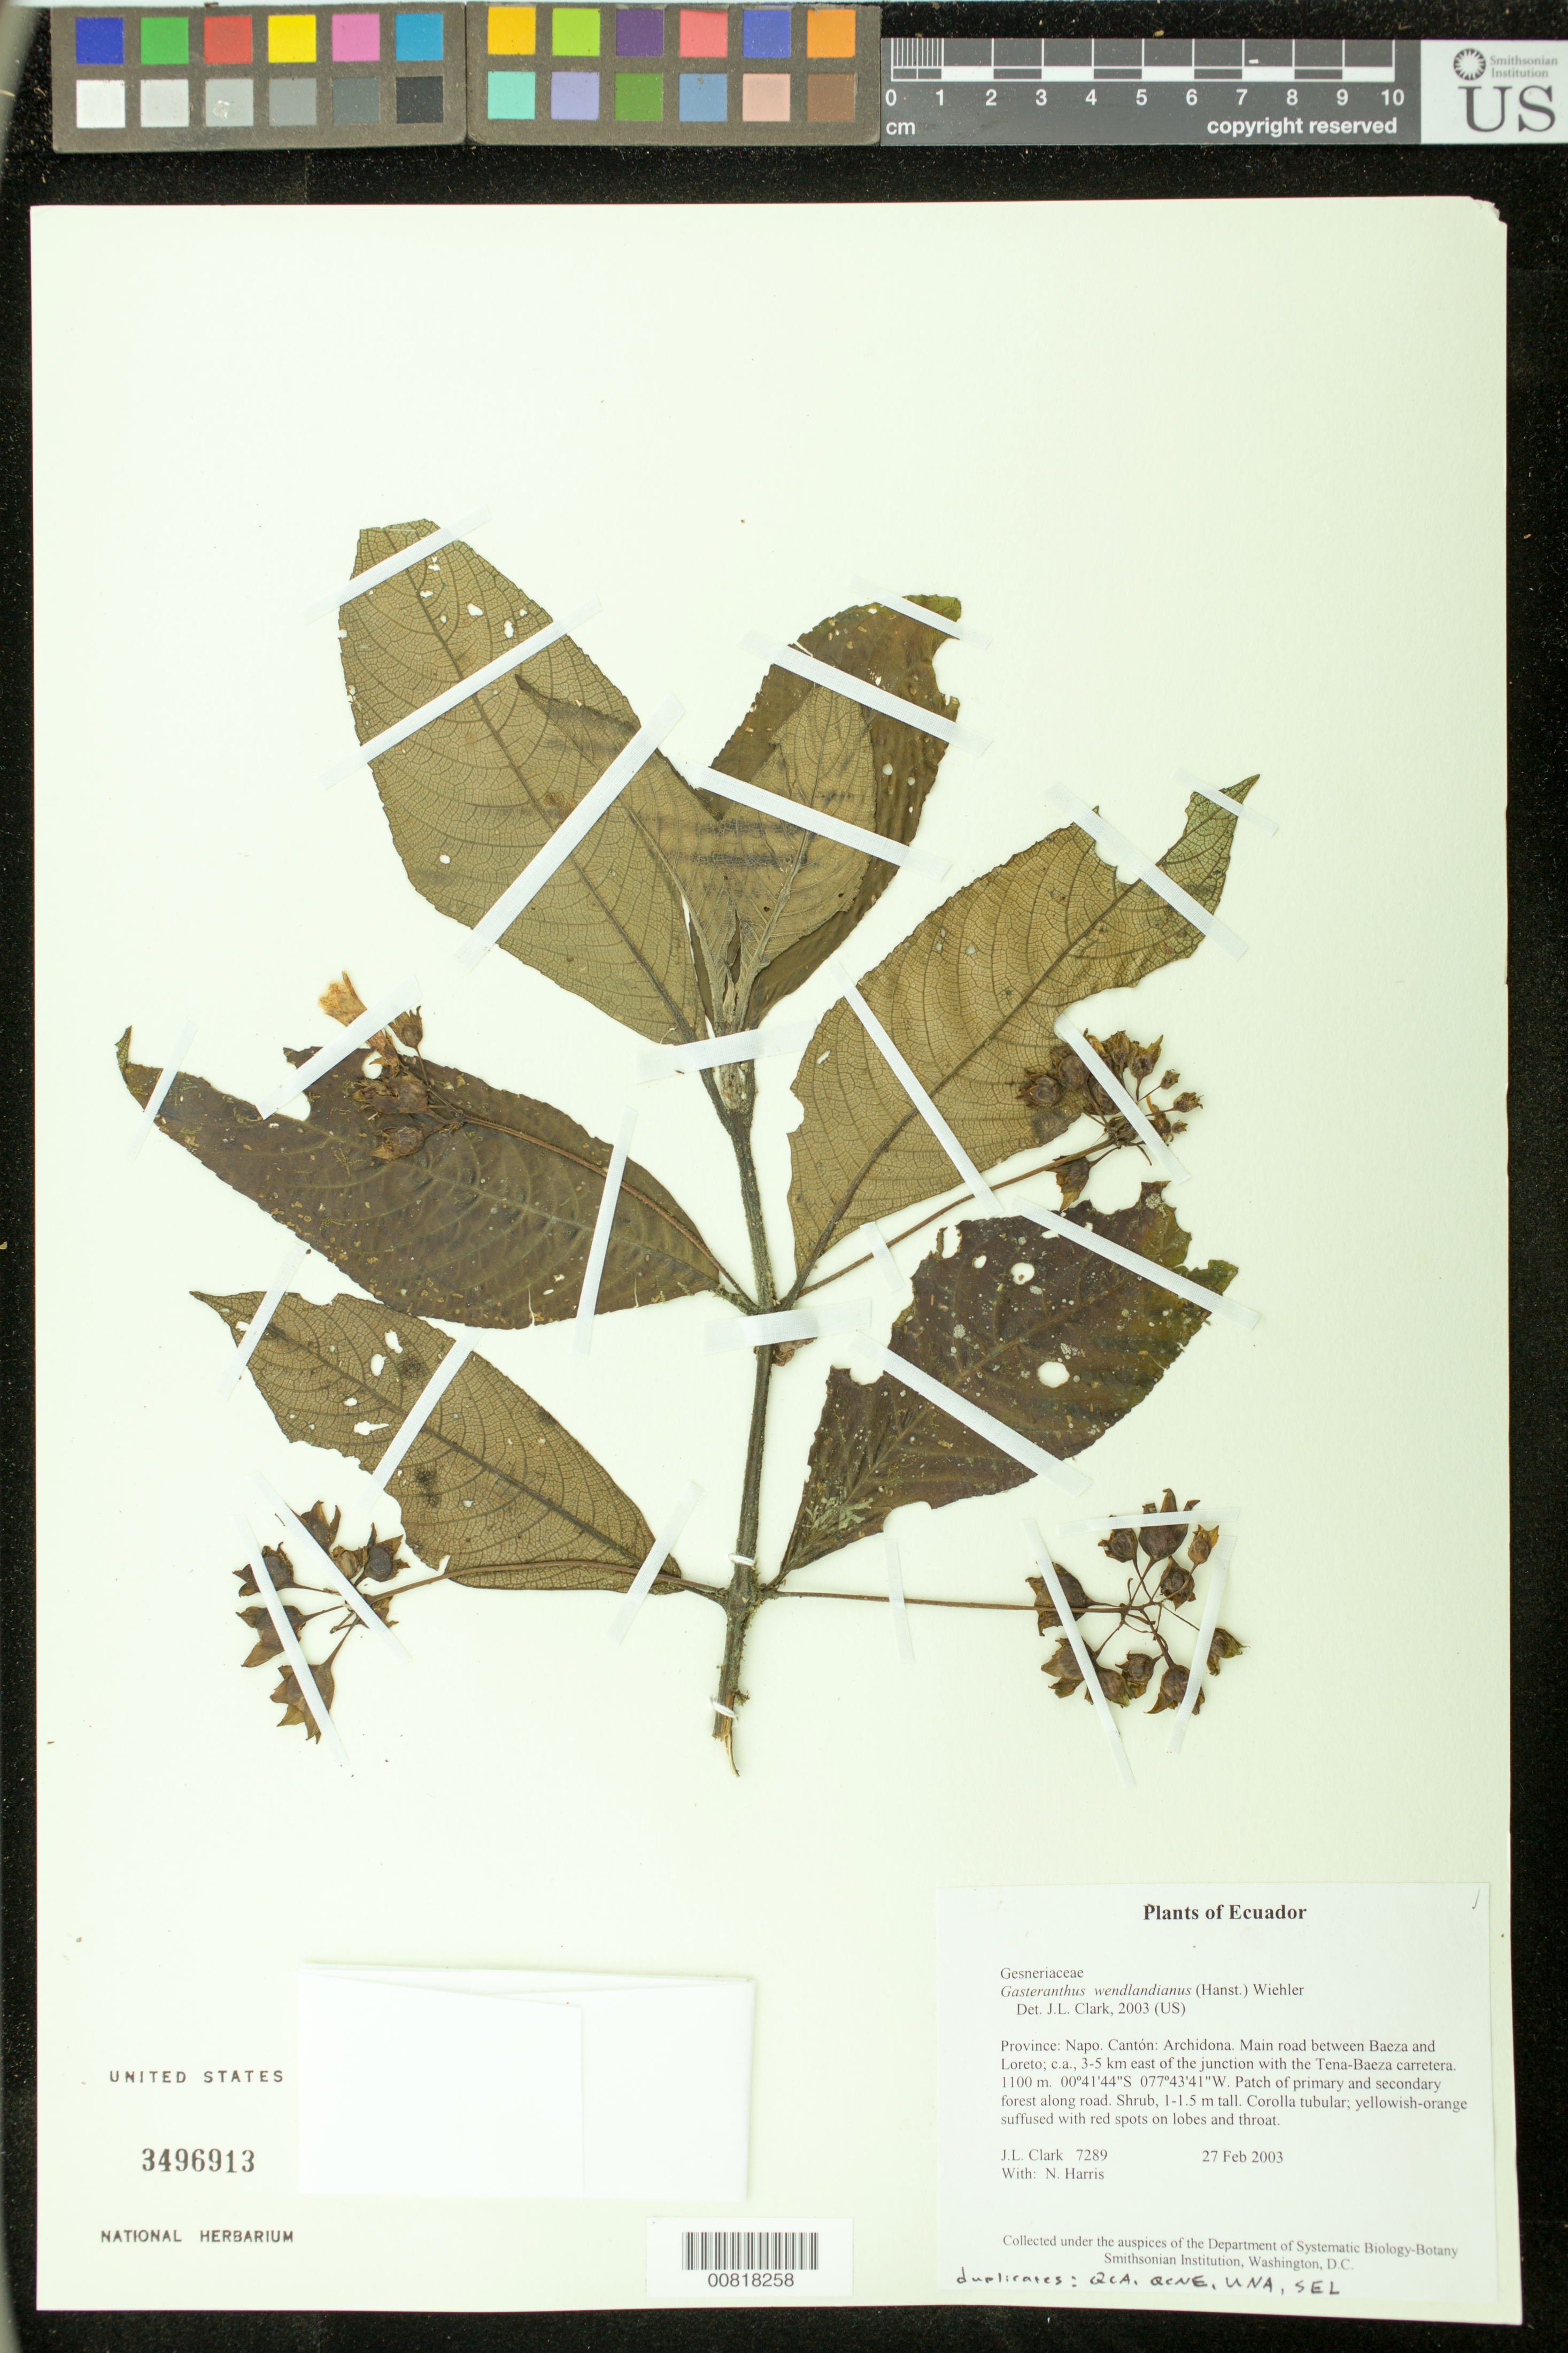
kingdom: Plantae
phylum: Tracheophyta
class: Magnoliopsida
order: Lamiales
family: Gesneriaceae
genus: Gasteranthus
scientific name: Gasteranthus wendlandianus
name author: (Hanst.) Wiehler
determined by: Clark, J. L., (SEL), The Marie Selby Botanical Garden (UNITED STATES)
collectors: J. L. Clark & N. Harris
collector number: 7289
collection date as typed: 27 Feb 2003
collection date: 2003-02-27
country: Ecuador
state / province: Napo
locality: Archidona. Main road between Baeza and Loreto; c.a., 3-5 km east of the junction with the Tena-Baeza carretera.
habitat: Patch of primary and secondary forest along road.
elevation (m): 1100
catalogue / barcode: US 3496913